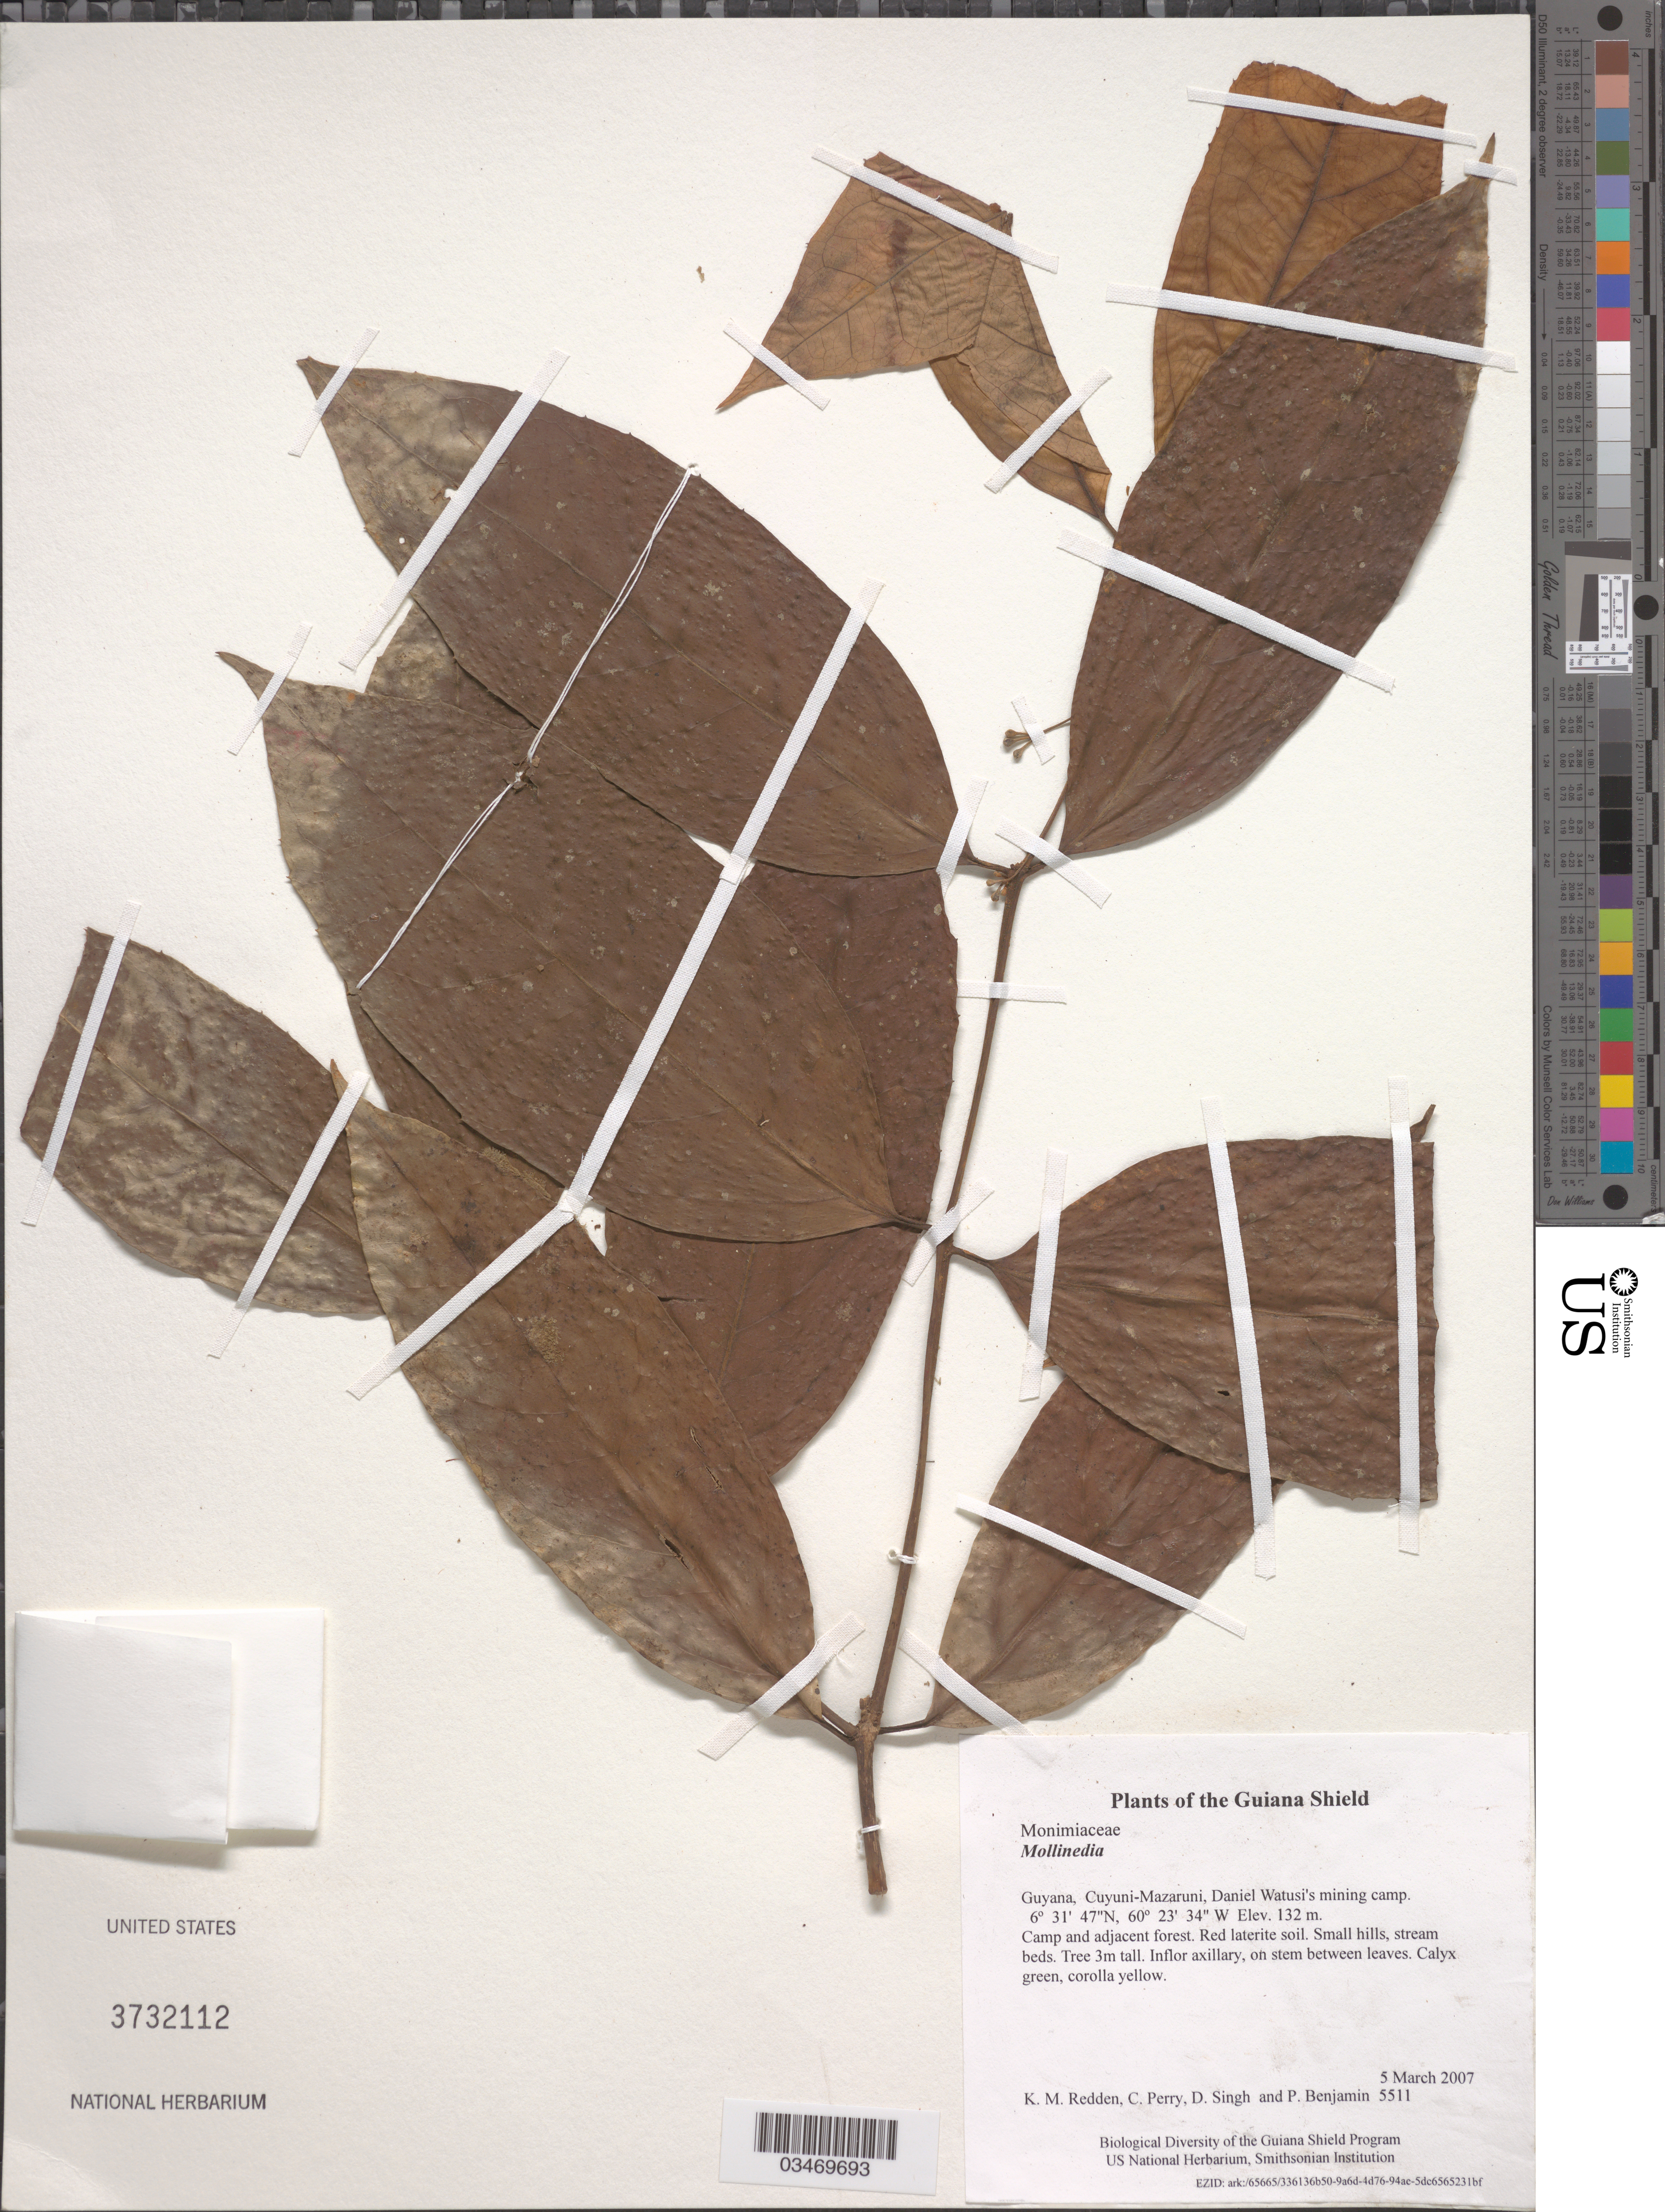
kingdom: Plantae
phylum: Tracheophyta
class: Magnoliopsida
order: Laurales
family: Monimiaceae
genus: Mollinedia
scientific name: Mollinedia sp.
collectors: K. M. Redden, C. Perry, D. Singh & P. Benjamin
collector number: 5511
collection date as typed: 5 March 2007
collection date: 2007-03-05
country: Guyana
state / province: Cuyuni-Mazaruni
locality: Daniel Watusi's mining camp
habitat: Camp and adjacent forest. Red laterite soil. Small hills, stream beds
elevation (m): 132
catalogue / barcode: US 3732112